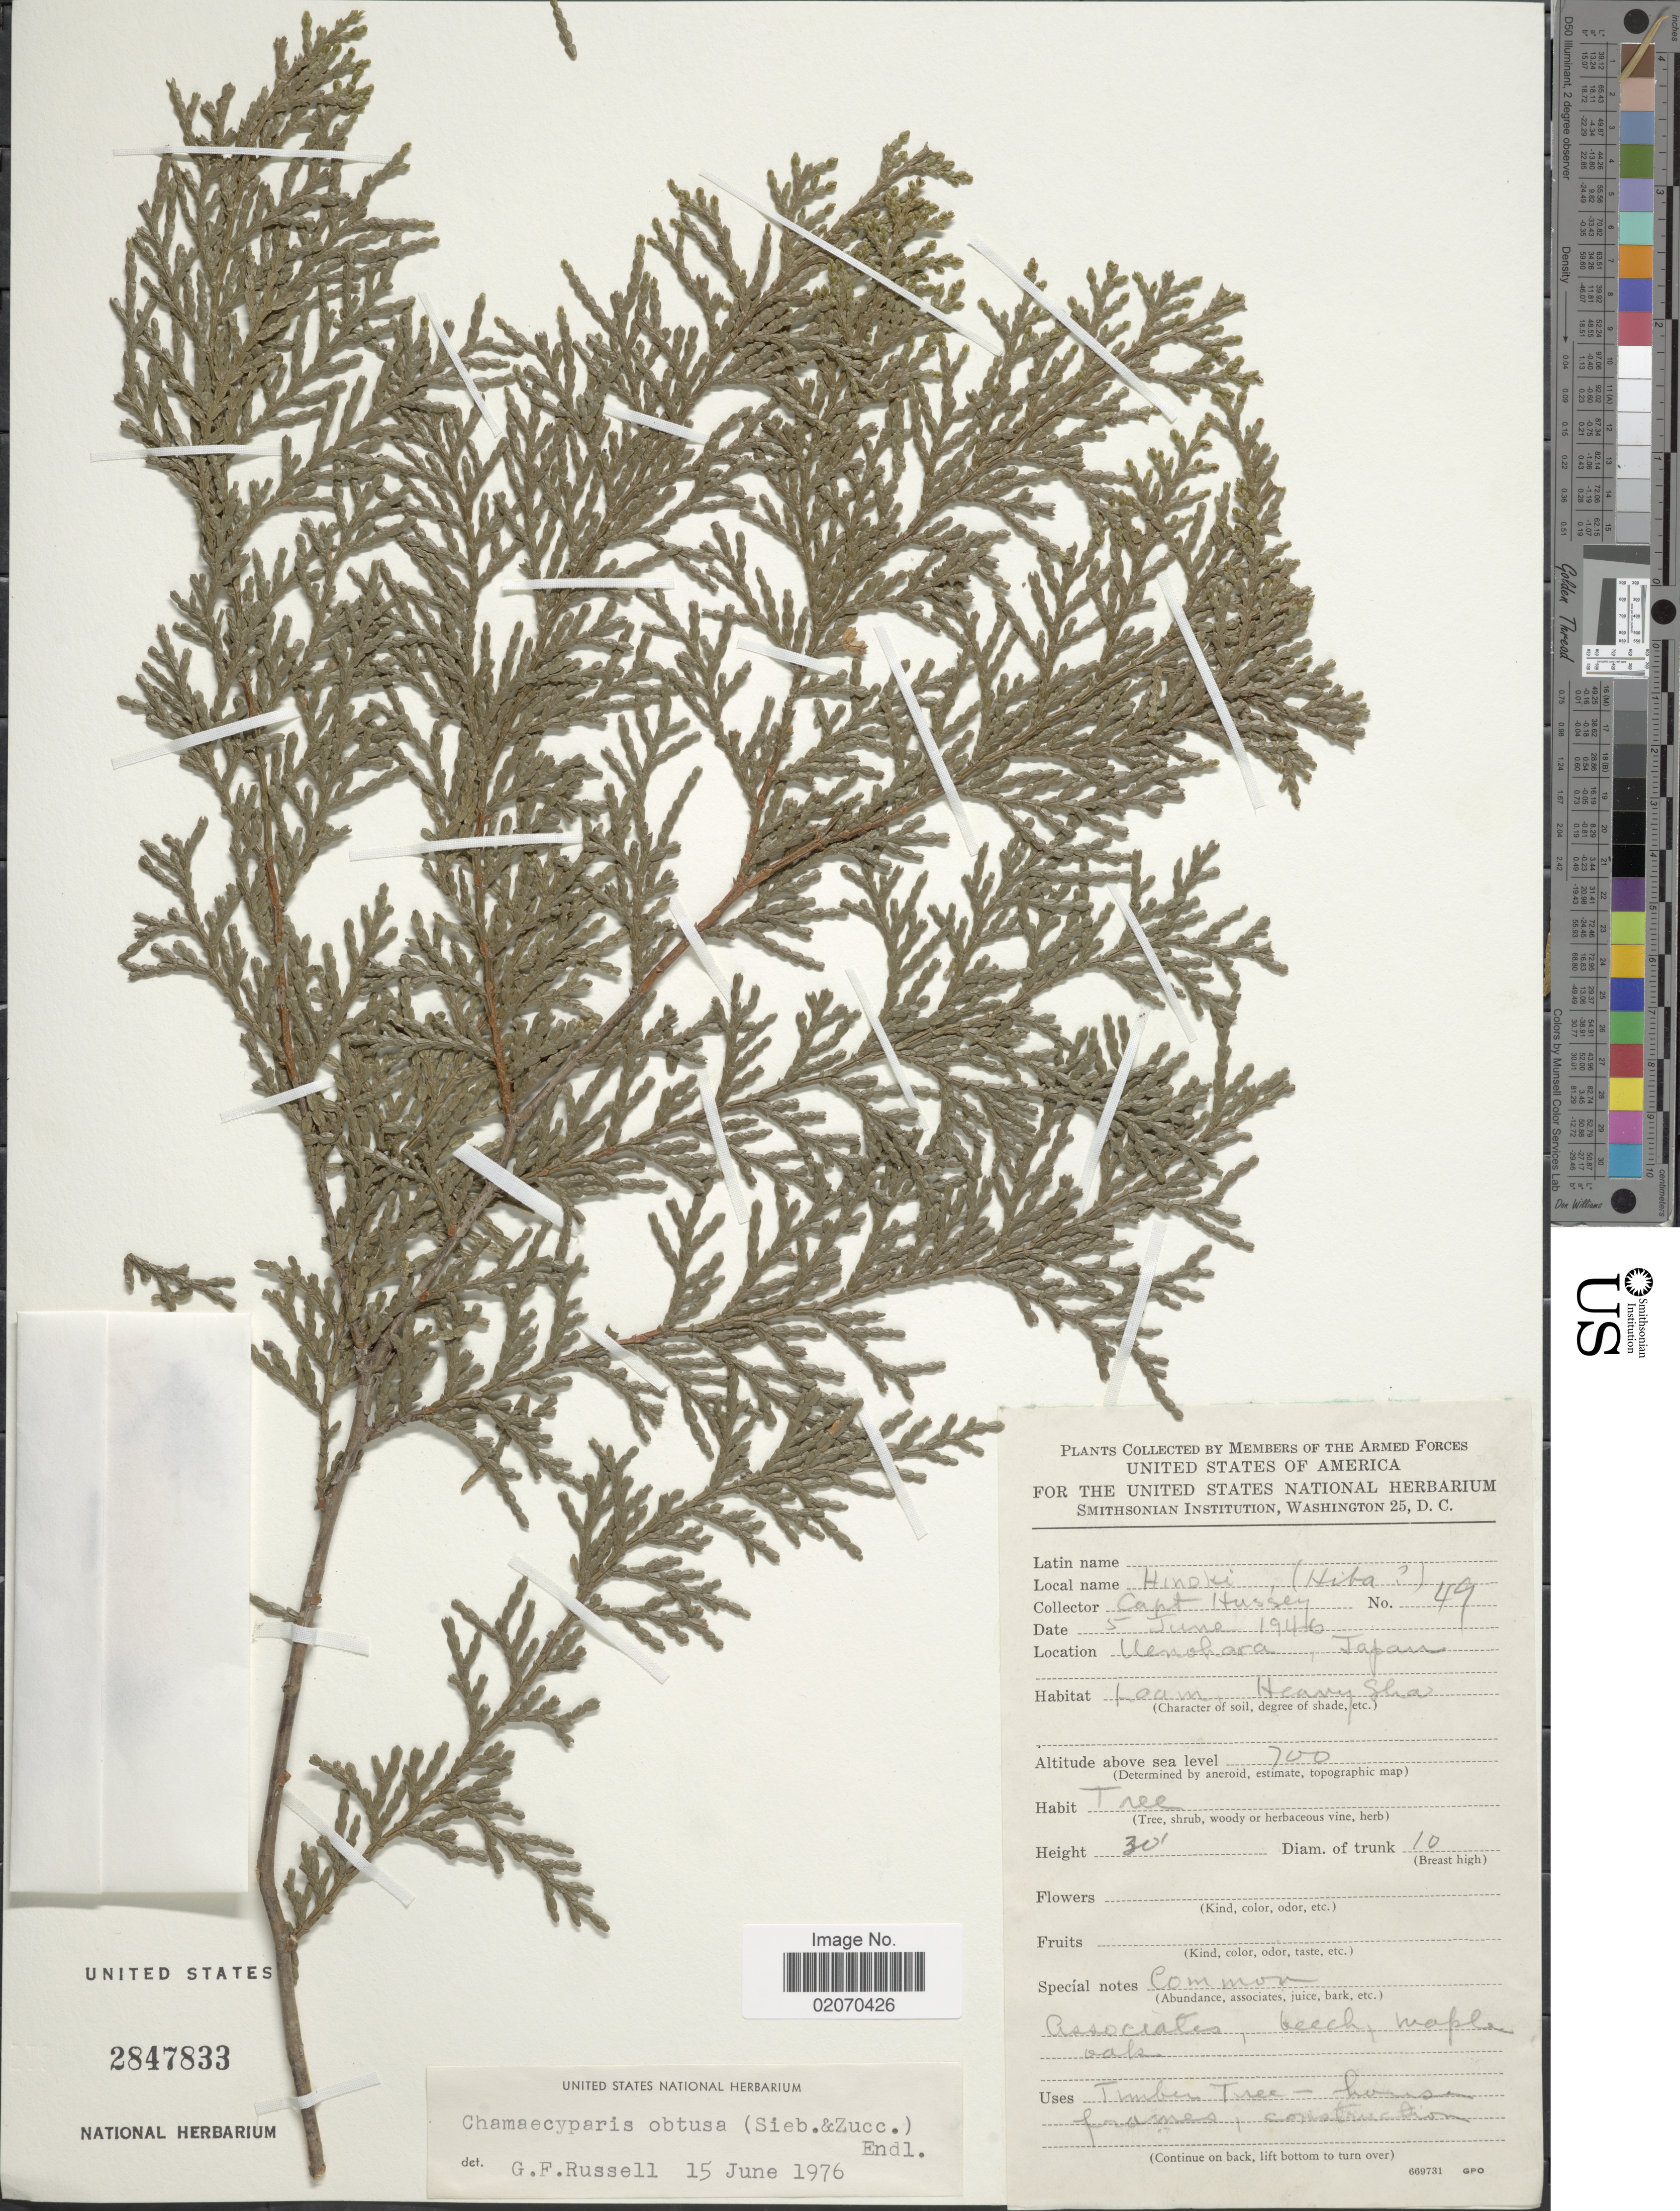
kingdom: Plantae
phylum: Tracheophyta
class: Pinopsida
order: Pinales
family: Cupressaceae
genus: Chamaecyparis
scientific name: Chamaecyparis obtusa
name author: (Siebold & Zucc.) Endl.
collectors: Hussey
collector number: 49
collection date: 1946-06-05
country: Japan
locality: Uenohara.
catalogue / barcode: US 2847833